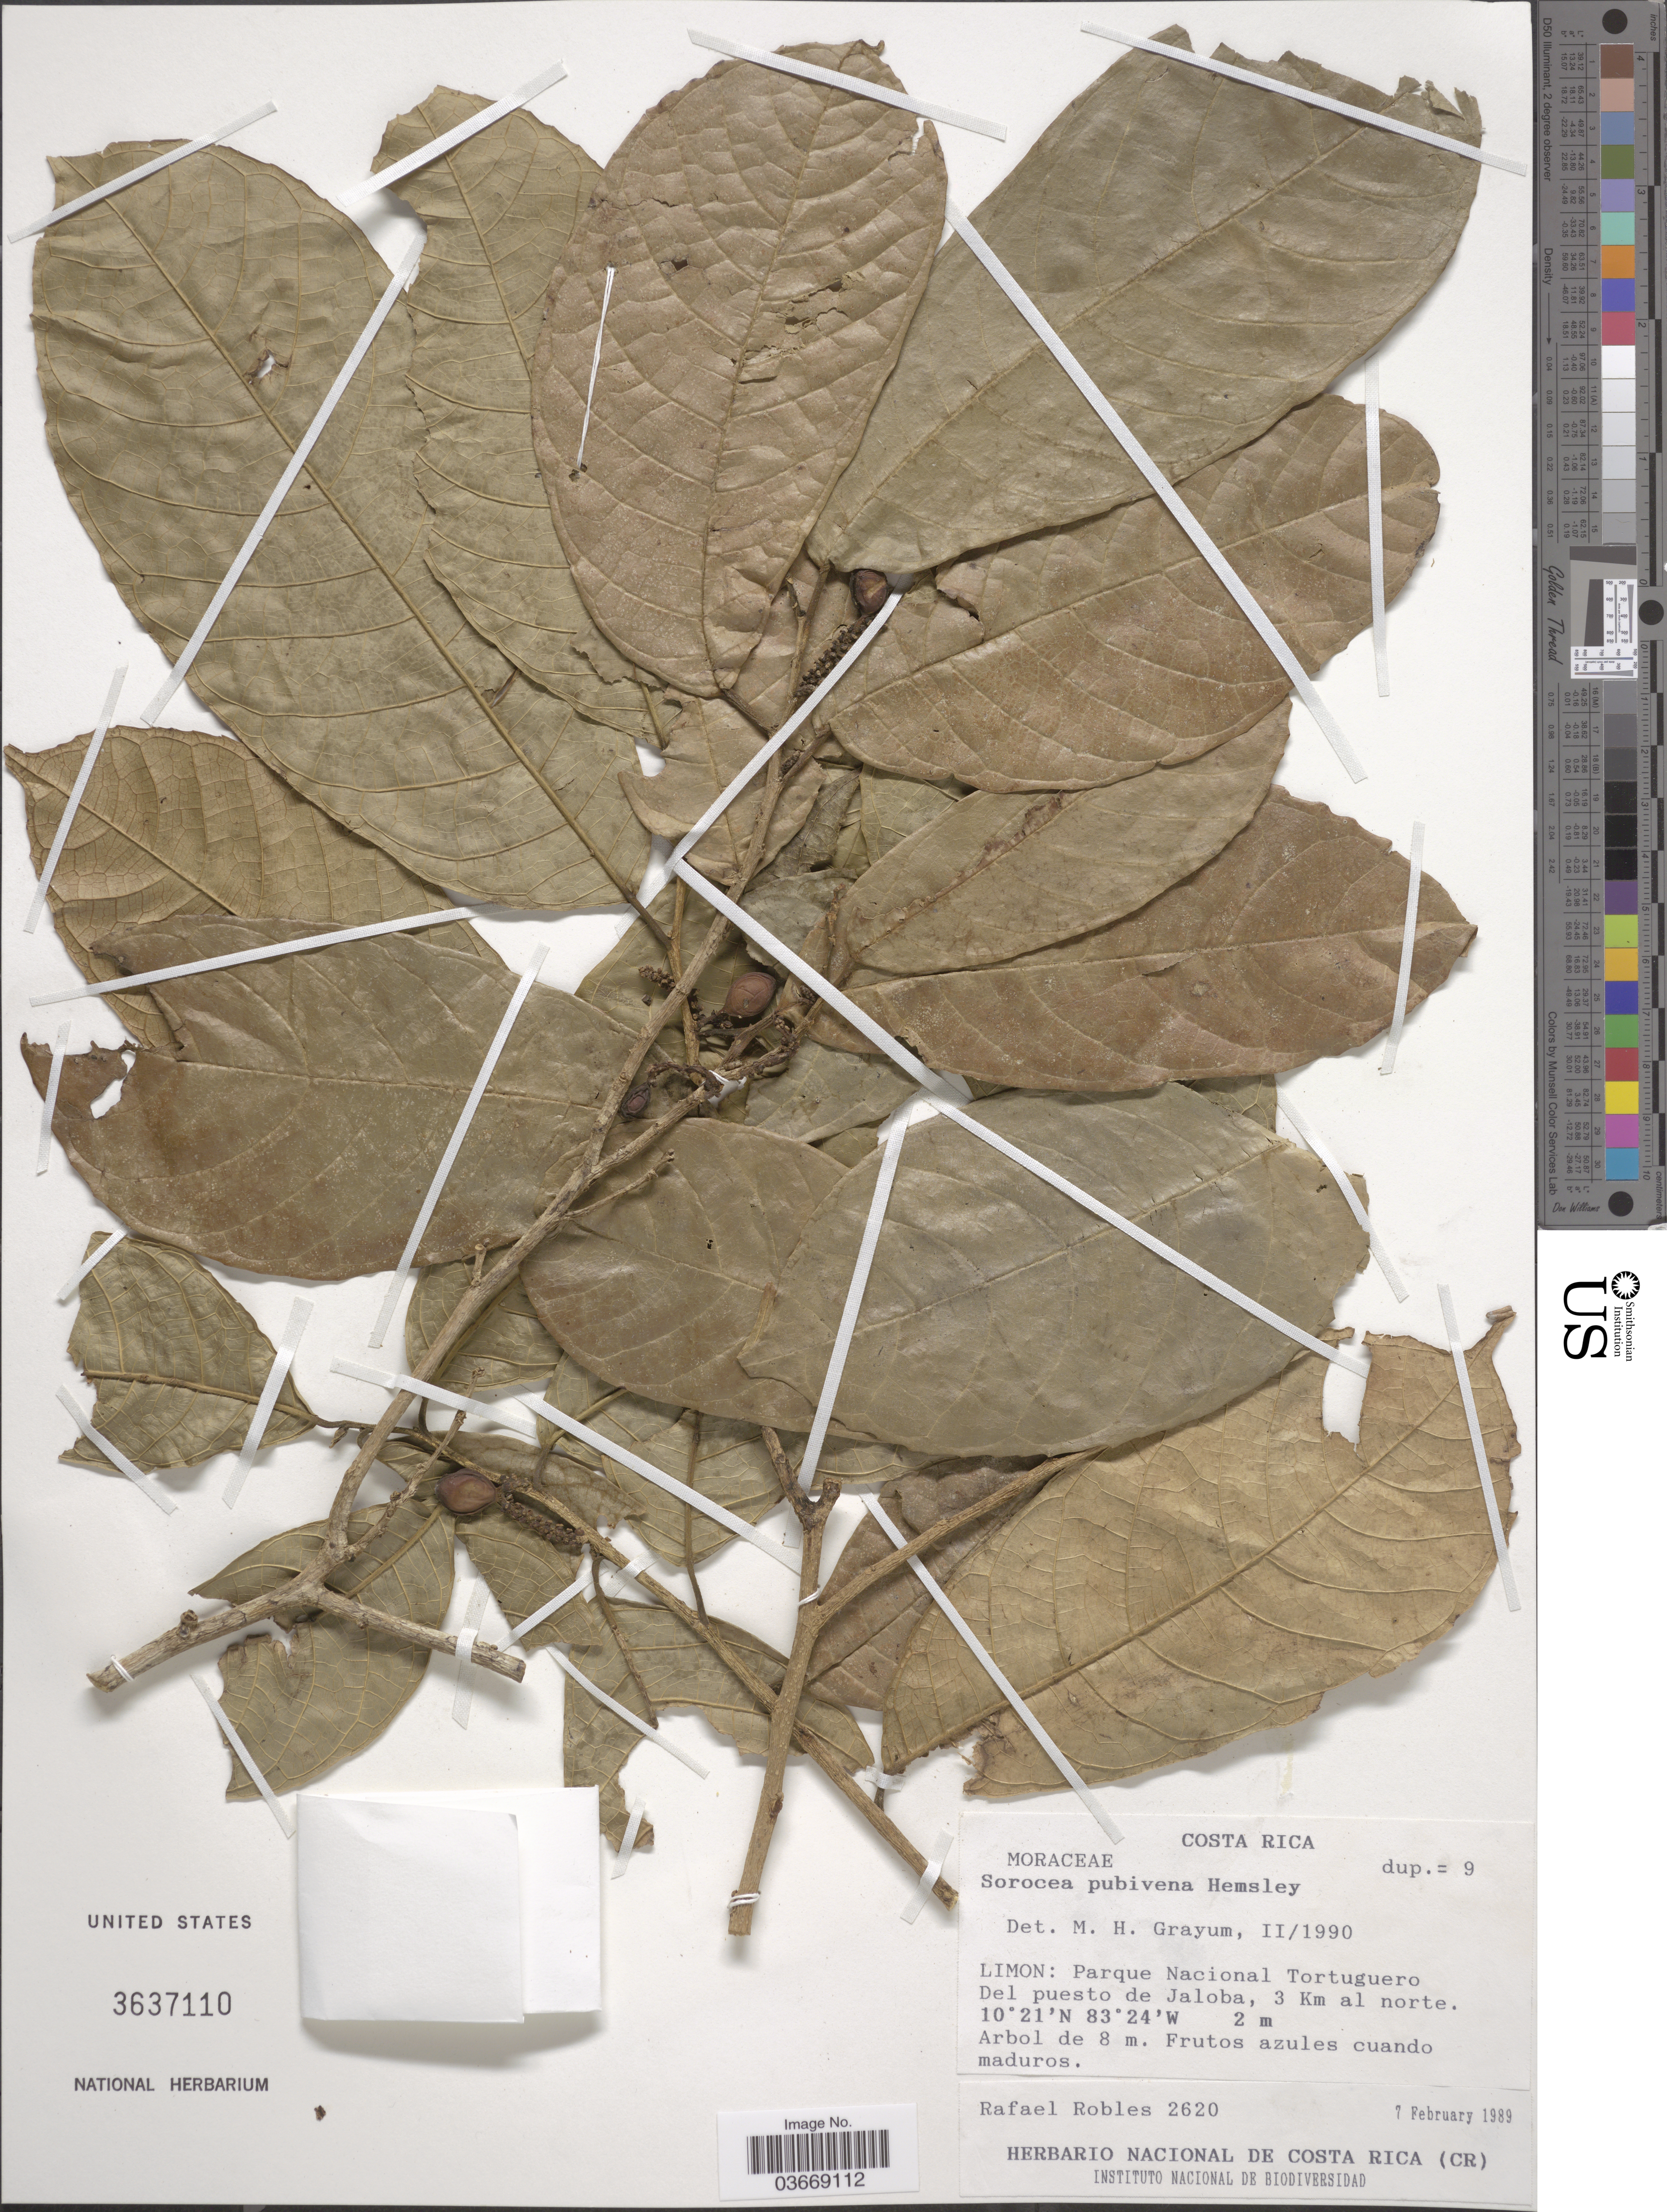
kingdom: Plantae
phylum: Tracheophyta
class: Magnoliopsida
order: Rosales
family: Moraceae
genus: Sorocea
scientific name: Sorocea pubivena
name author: Hemsl.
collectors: R. Robles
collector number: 2620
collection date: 1989-02-07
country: Costa Rica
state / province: Limón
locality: Parque Nacional Tortuguero Del puesto de Jaloba, 3 Km al norte.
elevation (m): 2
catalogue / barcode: US 3637110